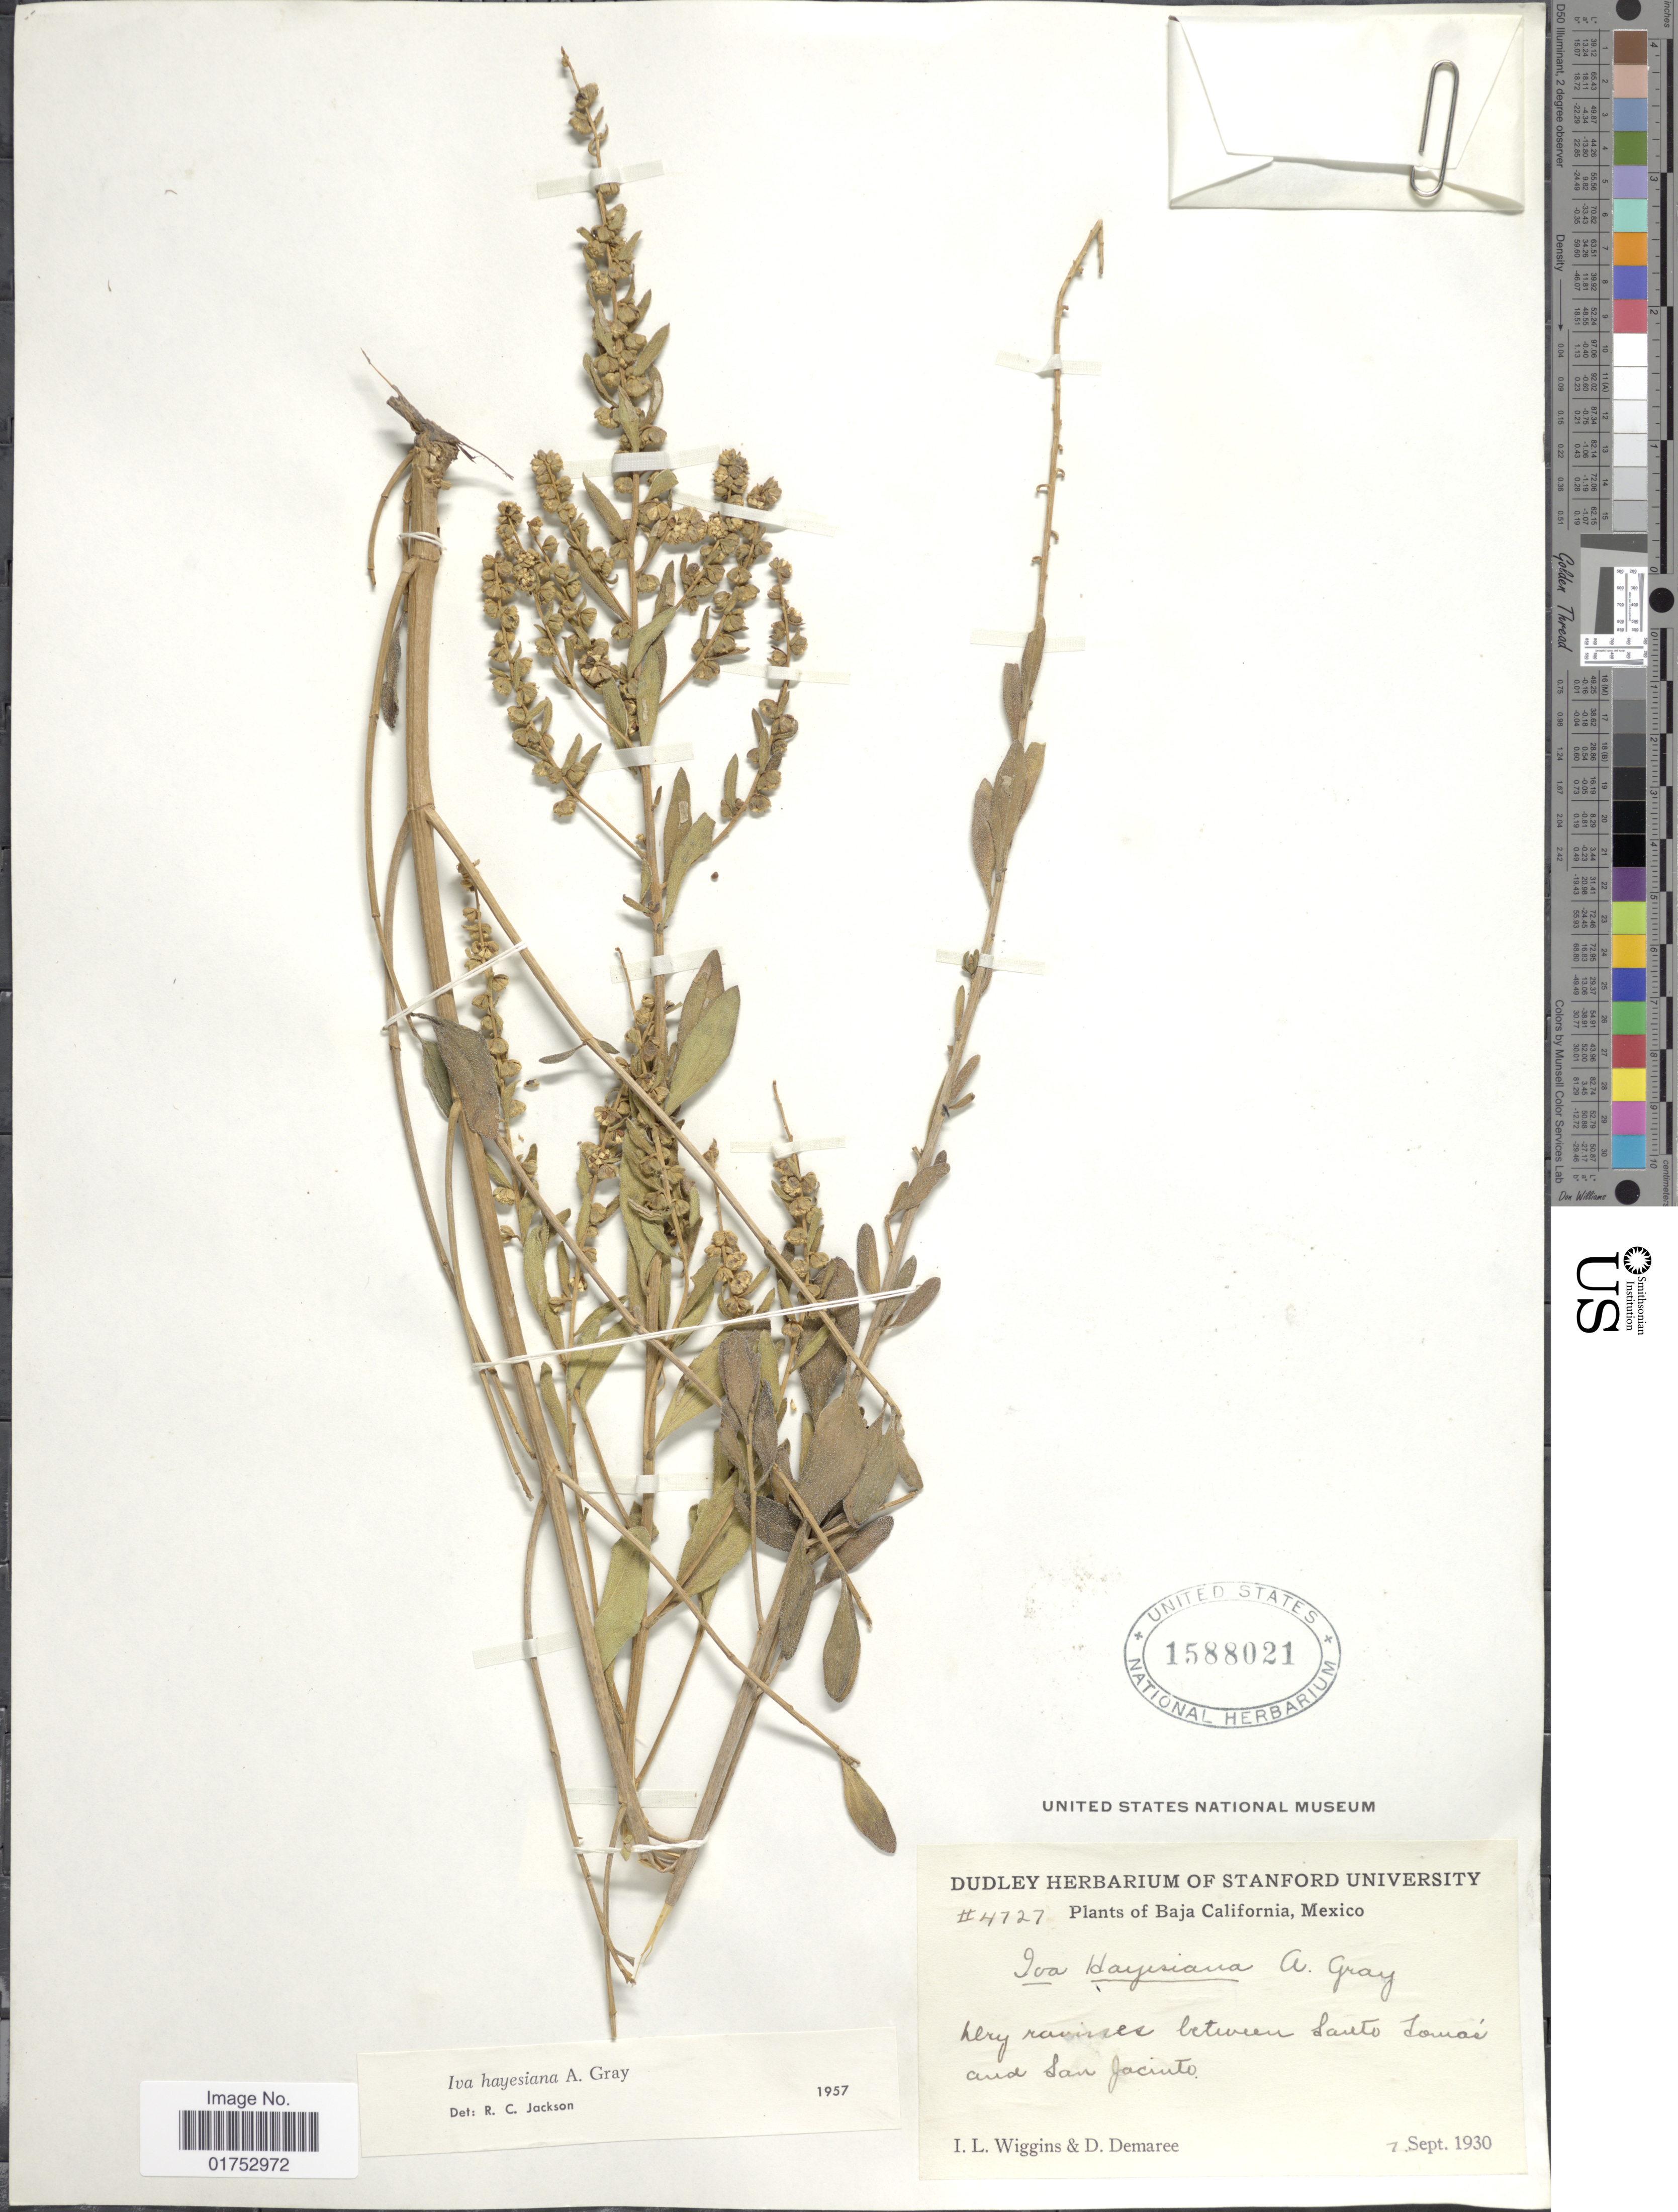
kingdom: Plantae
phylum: Tracheophyta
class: Magnoliopsida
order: Asterales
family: Asteraceae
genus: Iva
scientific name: Iva hayesiana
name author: A. Gray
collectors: I. L. Wiggins & D. Demaree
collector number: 4727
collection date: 1930-09-07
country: Mexico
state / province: Baja California Norte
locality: Between Santo Tomas and San Jacinto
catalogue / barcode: US 1588021